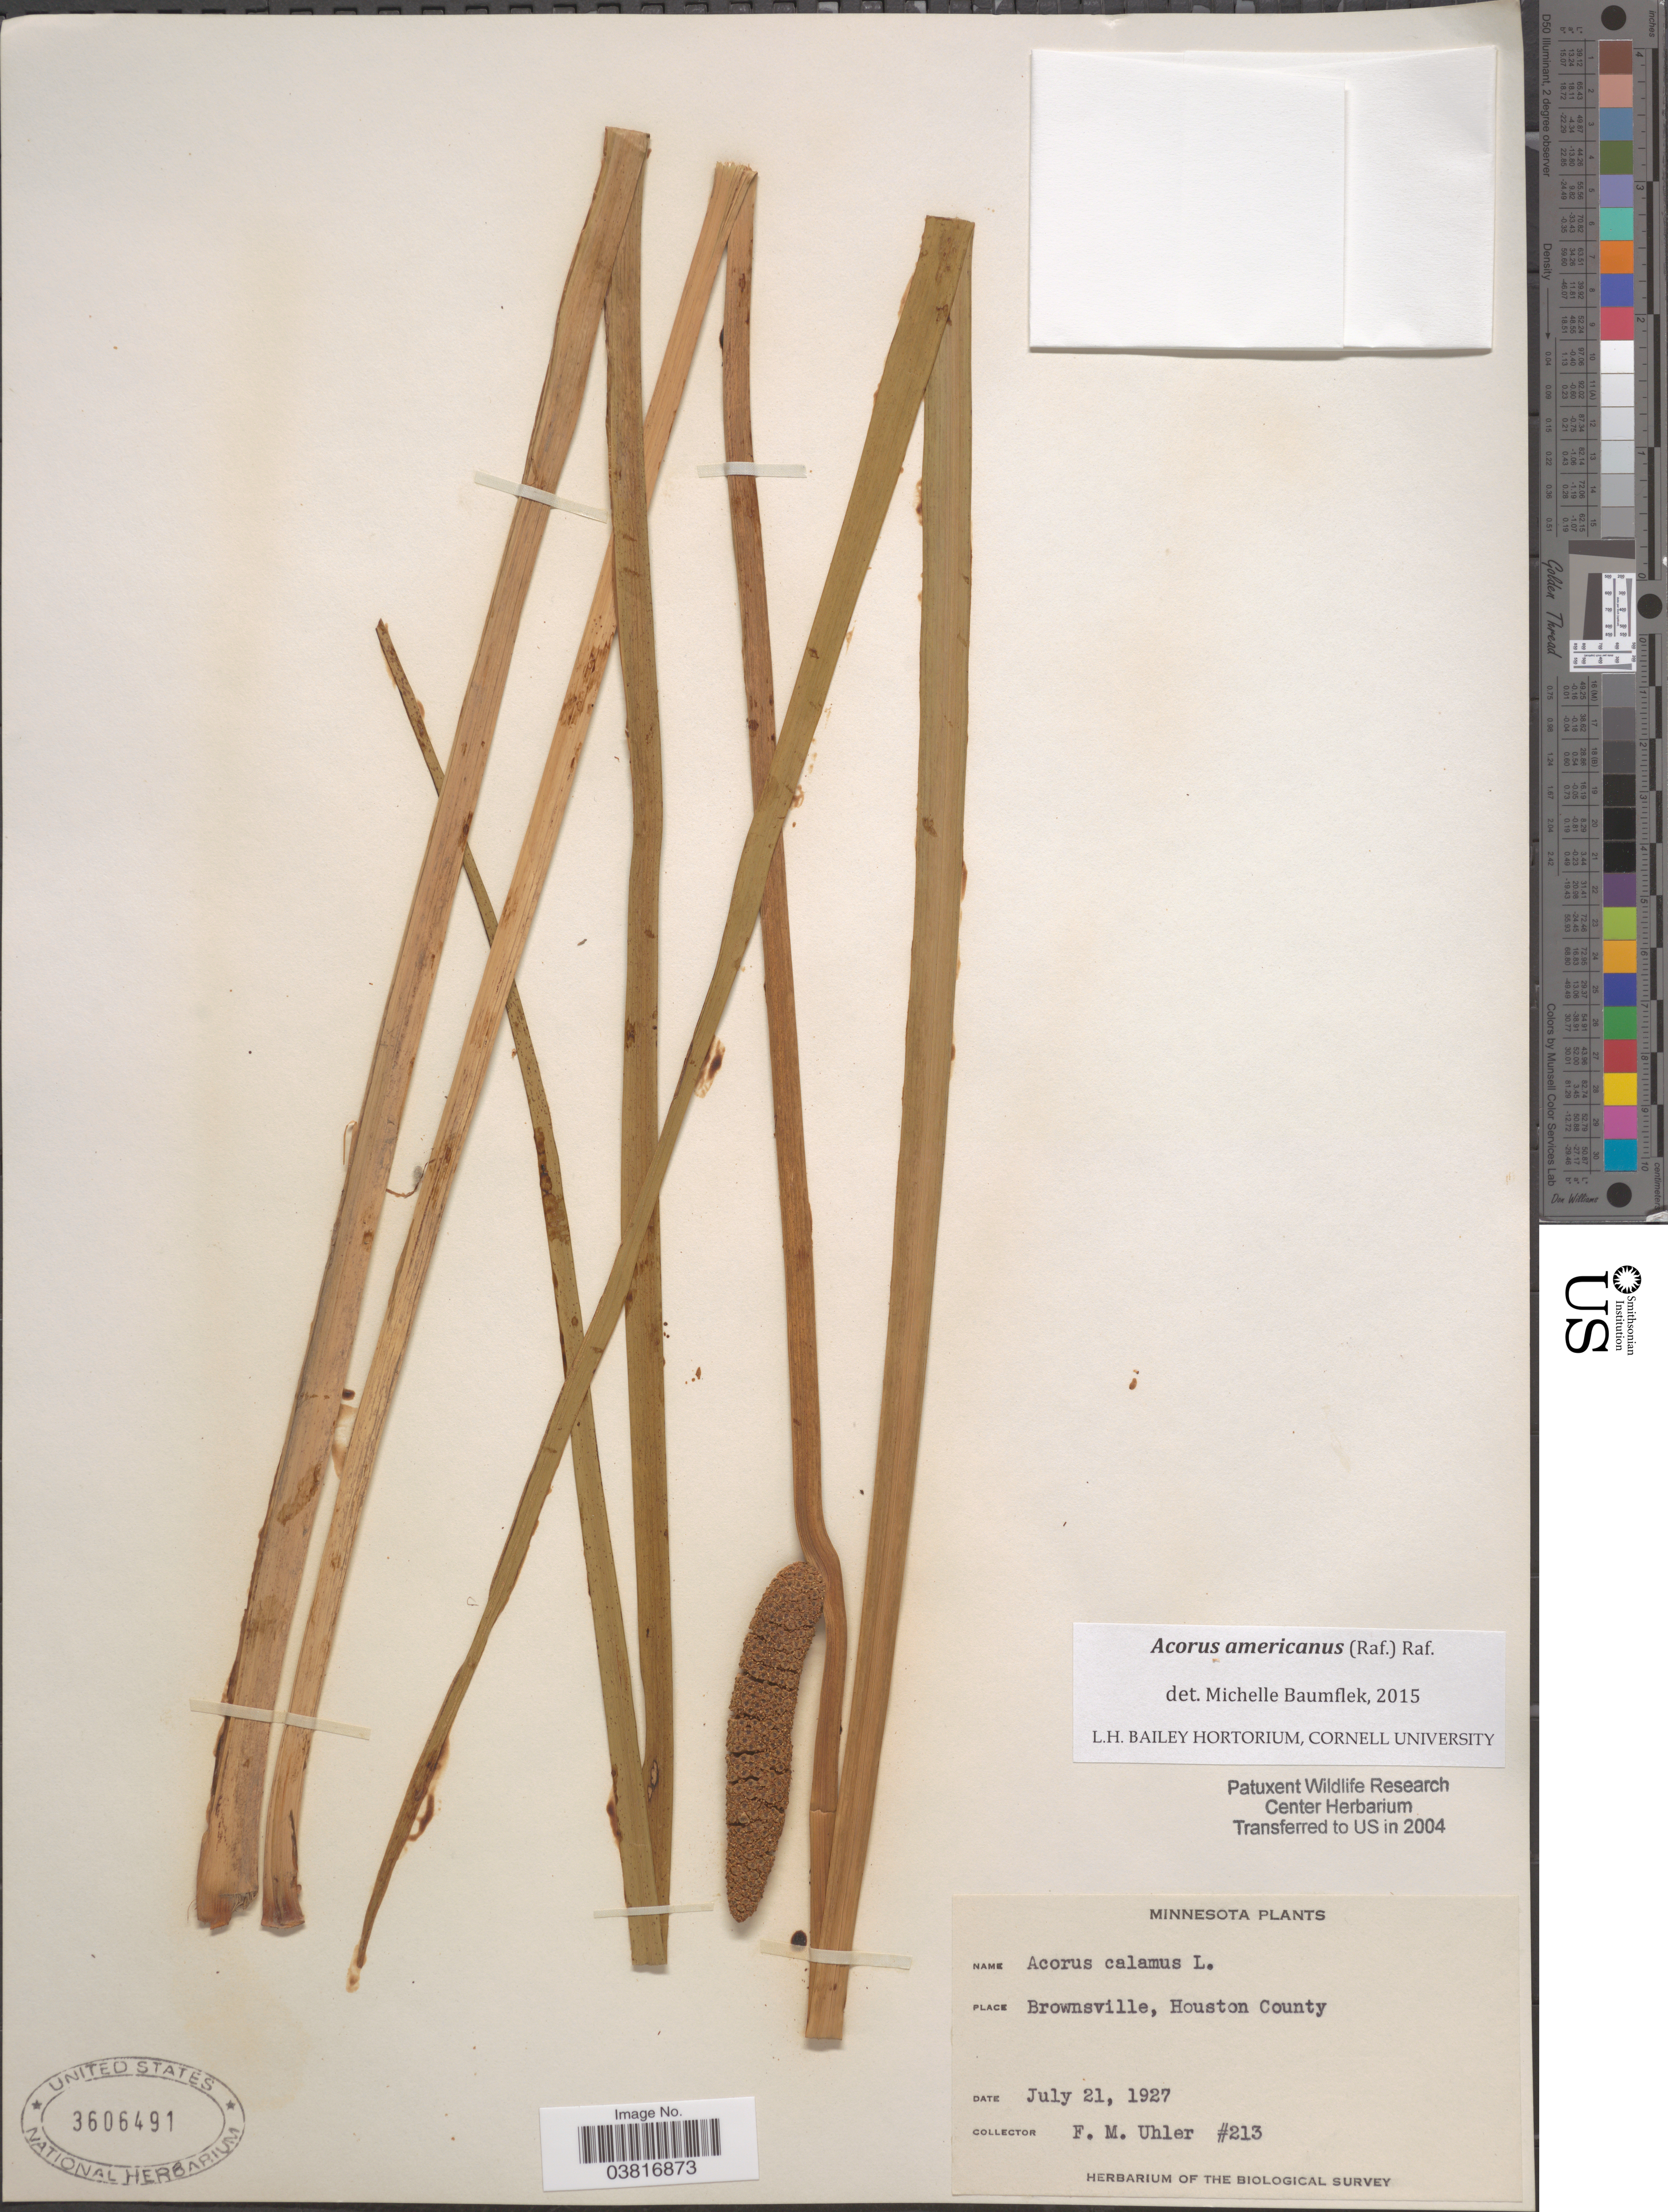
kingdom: Plantae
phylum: Tracheophyta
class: Liliopsida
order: Acorales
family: Acoraceae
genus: Acorus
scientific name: Acorus americanus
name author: (Raf.) Raf.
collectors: F. M. Uhler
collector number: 213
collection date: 1927-07-21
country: United States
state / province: Minnesota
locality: Brownsville, Houston County.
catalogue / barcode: US 3606491